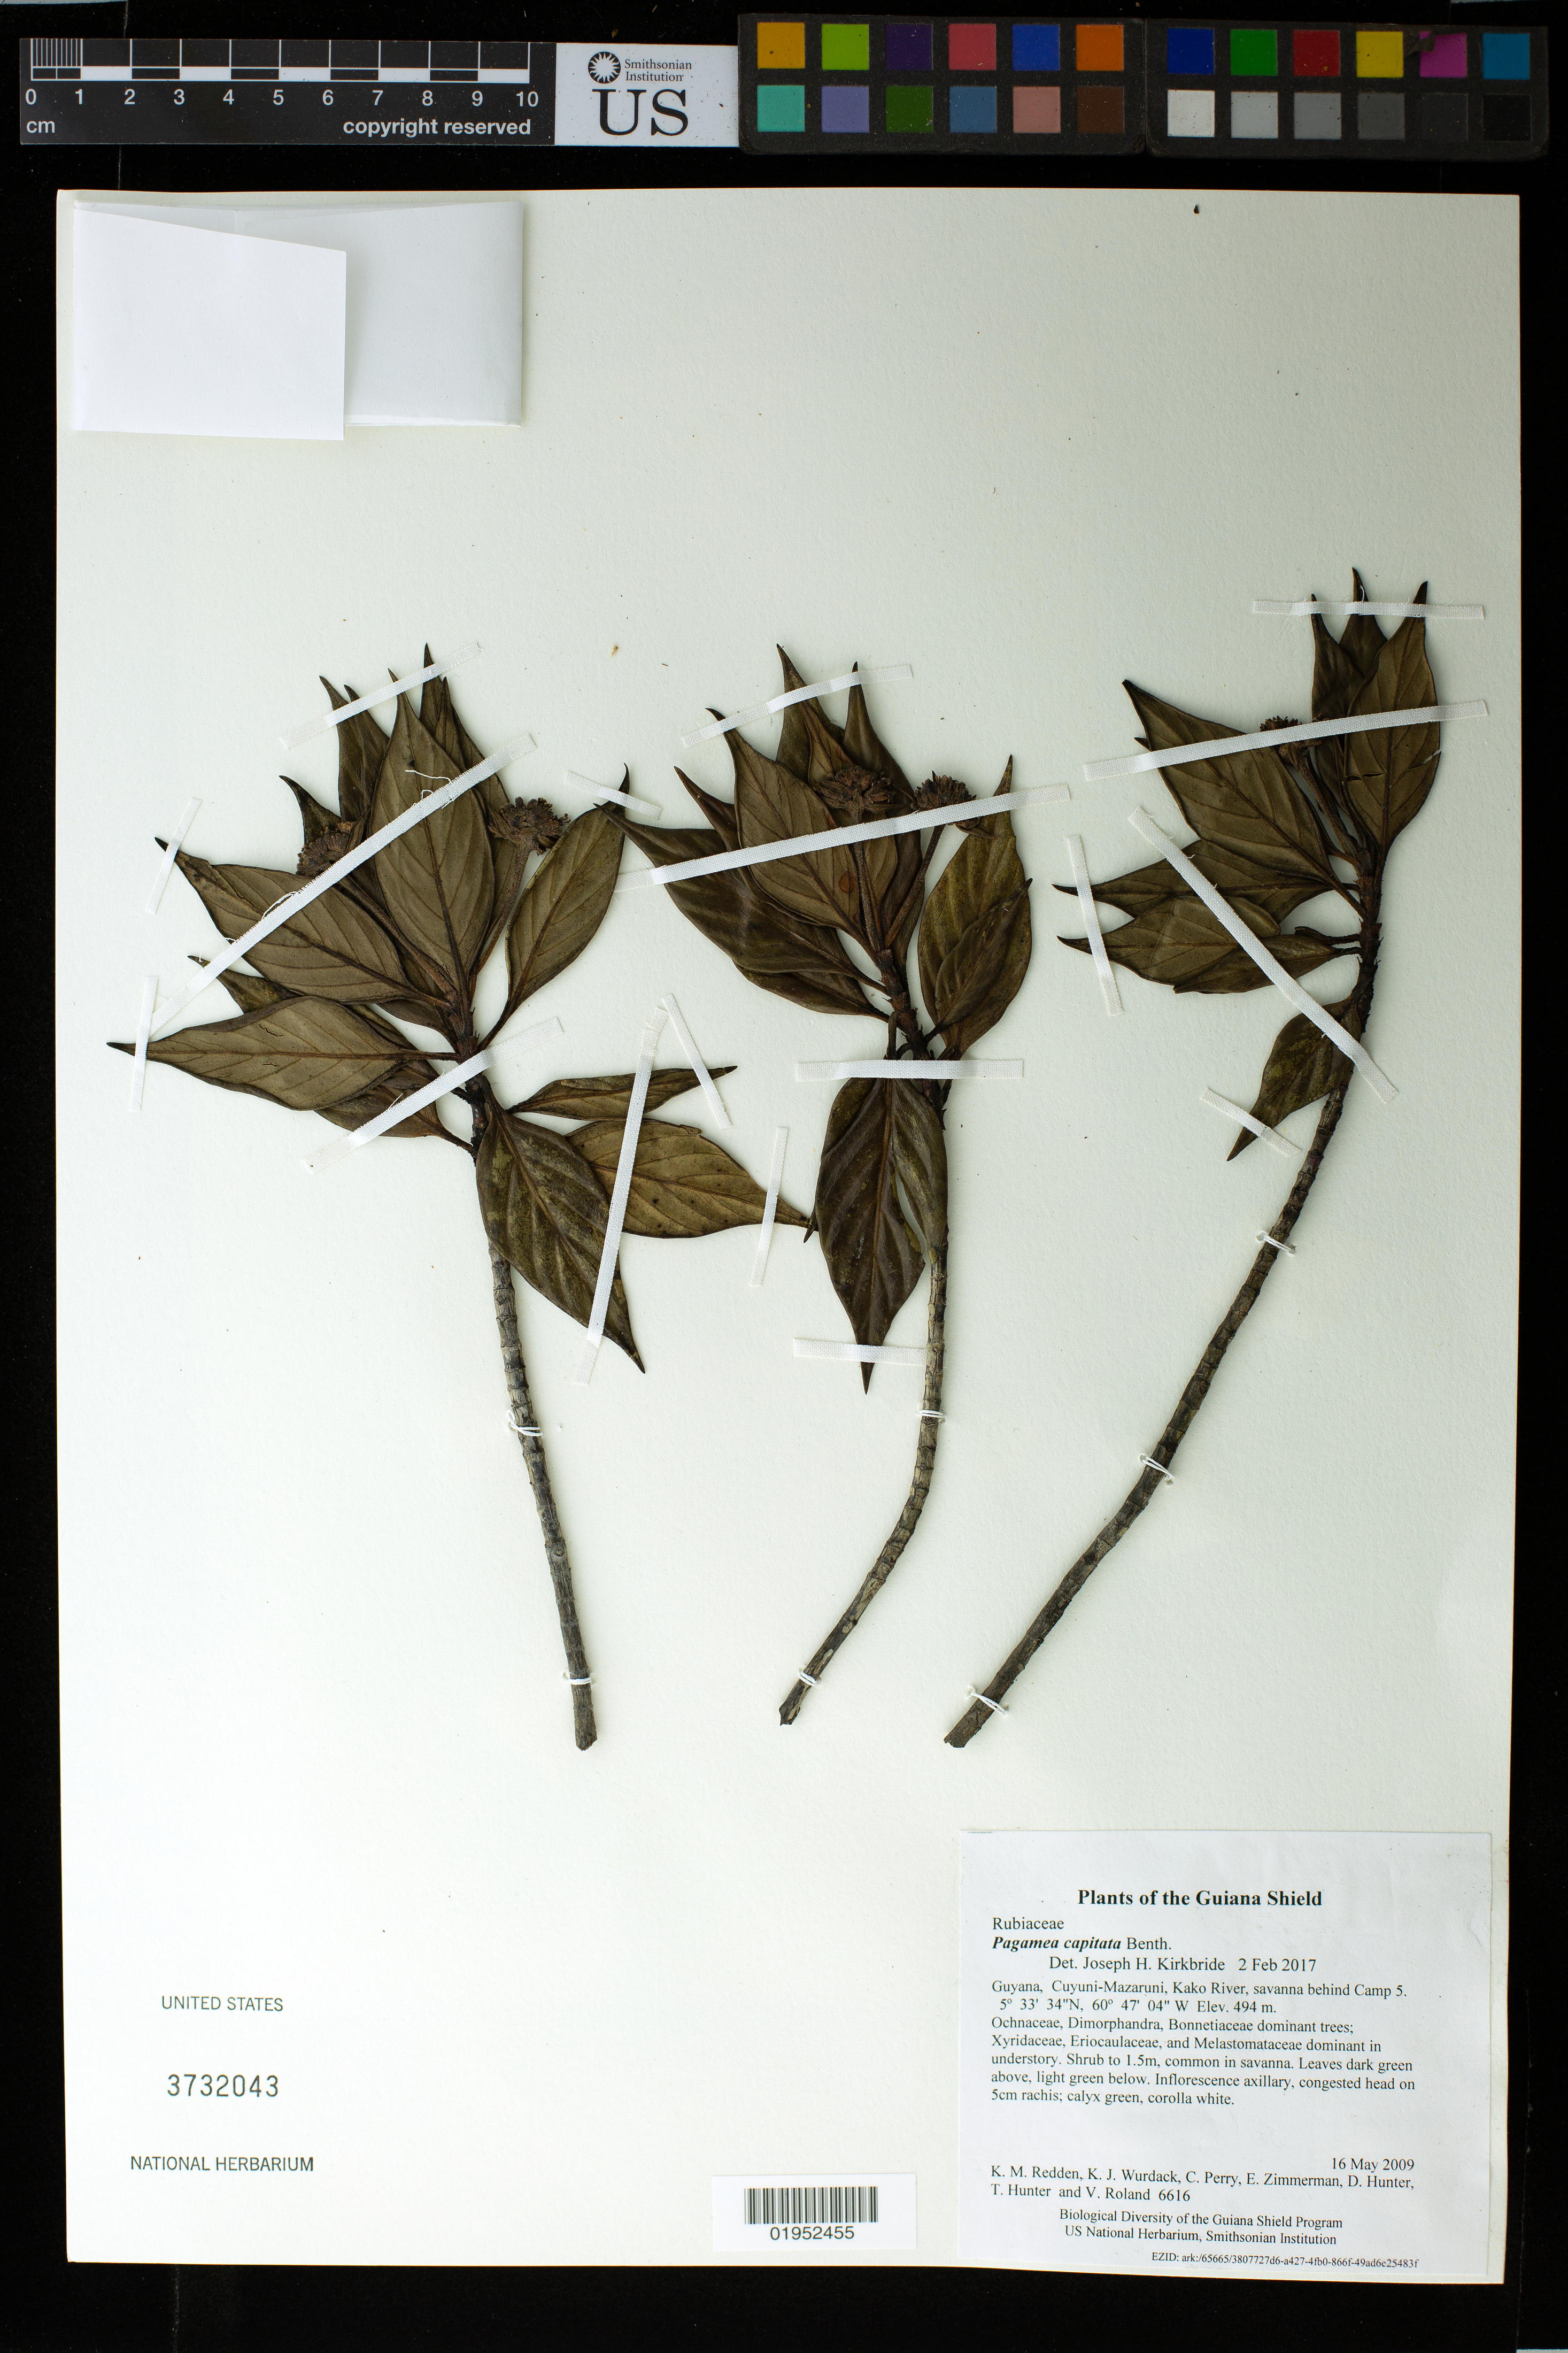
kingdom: Plantae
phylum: Tracheophyta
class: Magnoliopsida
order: Gentianales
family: Rubiaceae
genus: Pagamea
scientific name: Pagamea capitata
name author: Benth.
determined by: Kirkbride, J. H.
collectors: K. M. Redden, K. Wurdack, C. Perry, E. Zimmerman, D. Hunter, T. Hunter & V. Roland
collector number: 6616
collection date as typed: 16 May 2009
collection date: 2009-05-16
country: Guyana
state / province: Cuyuni-Mazaruni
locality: Kako River, savanna behind Camp 5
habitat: Ochnaceae, Dimorphandra, Bonnetiaceae dominant trees; Xyridaceae, Eriocaulaceae, and Melastomataceae dominant in understory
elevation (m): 494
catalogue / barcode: US 3732043